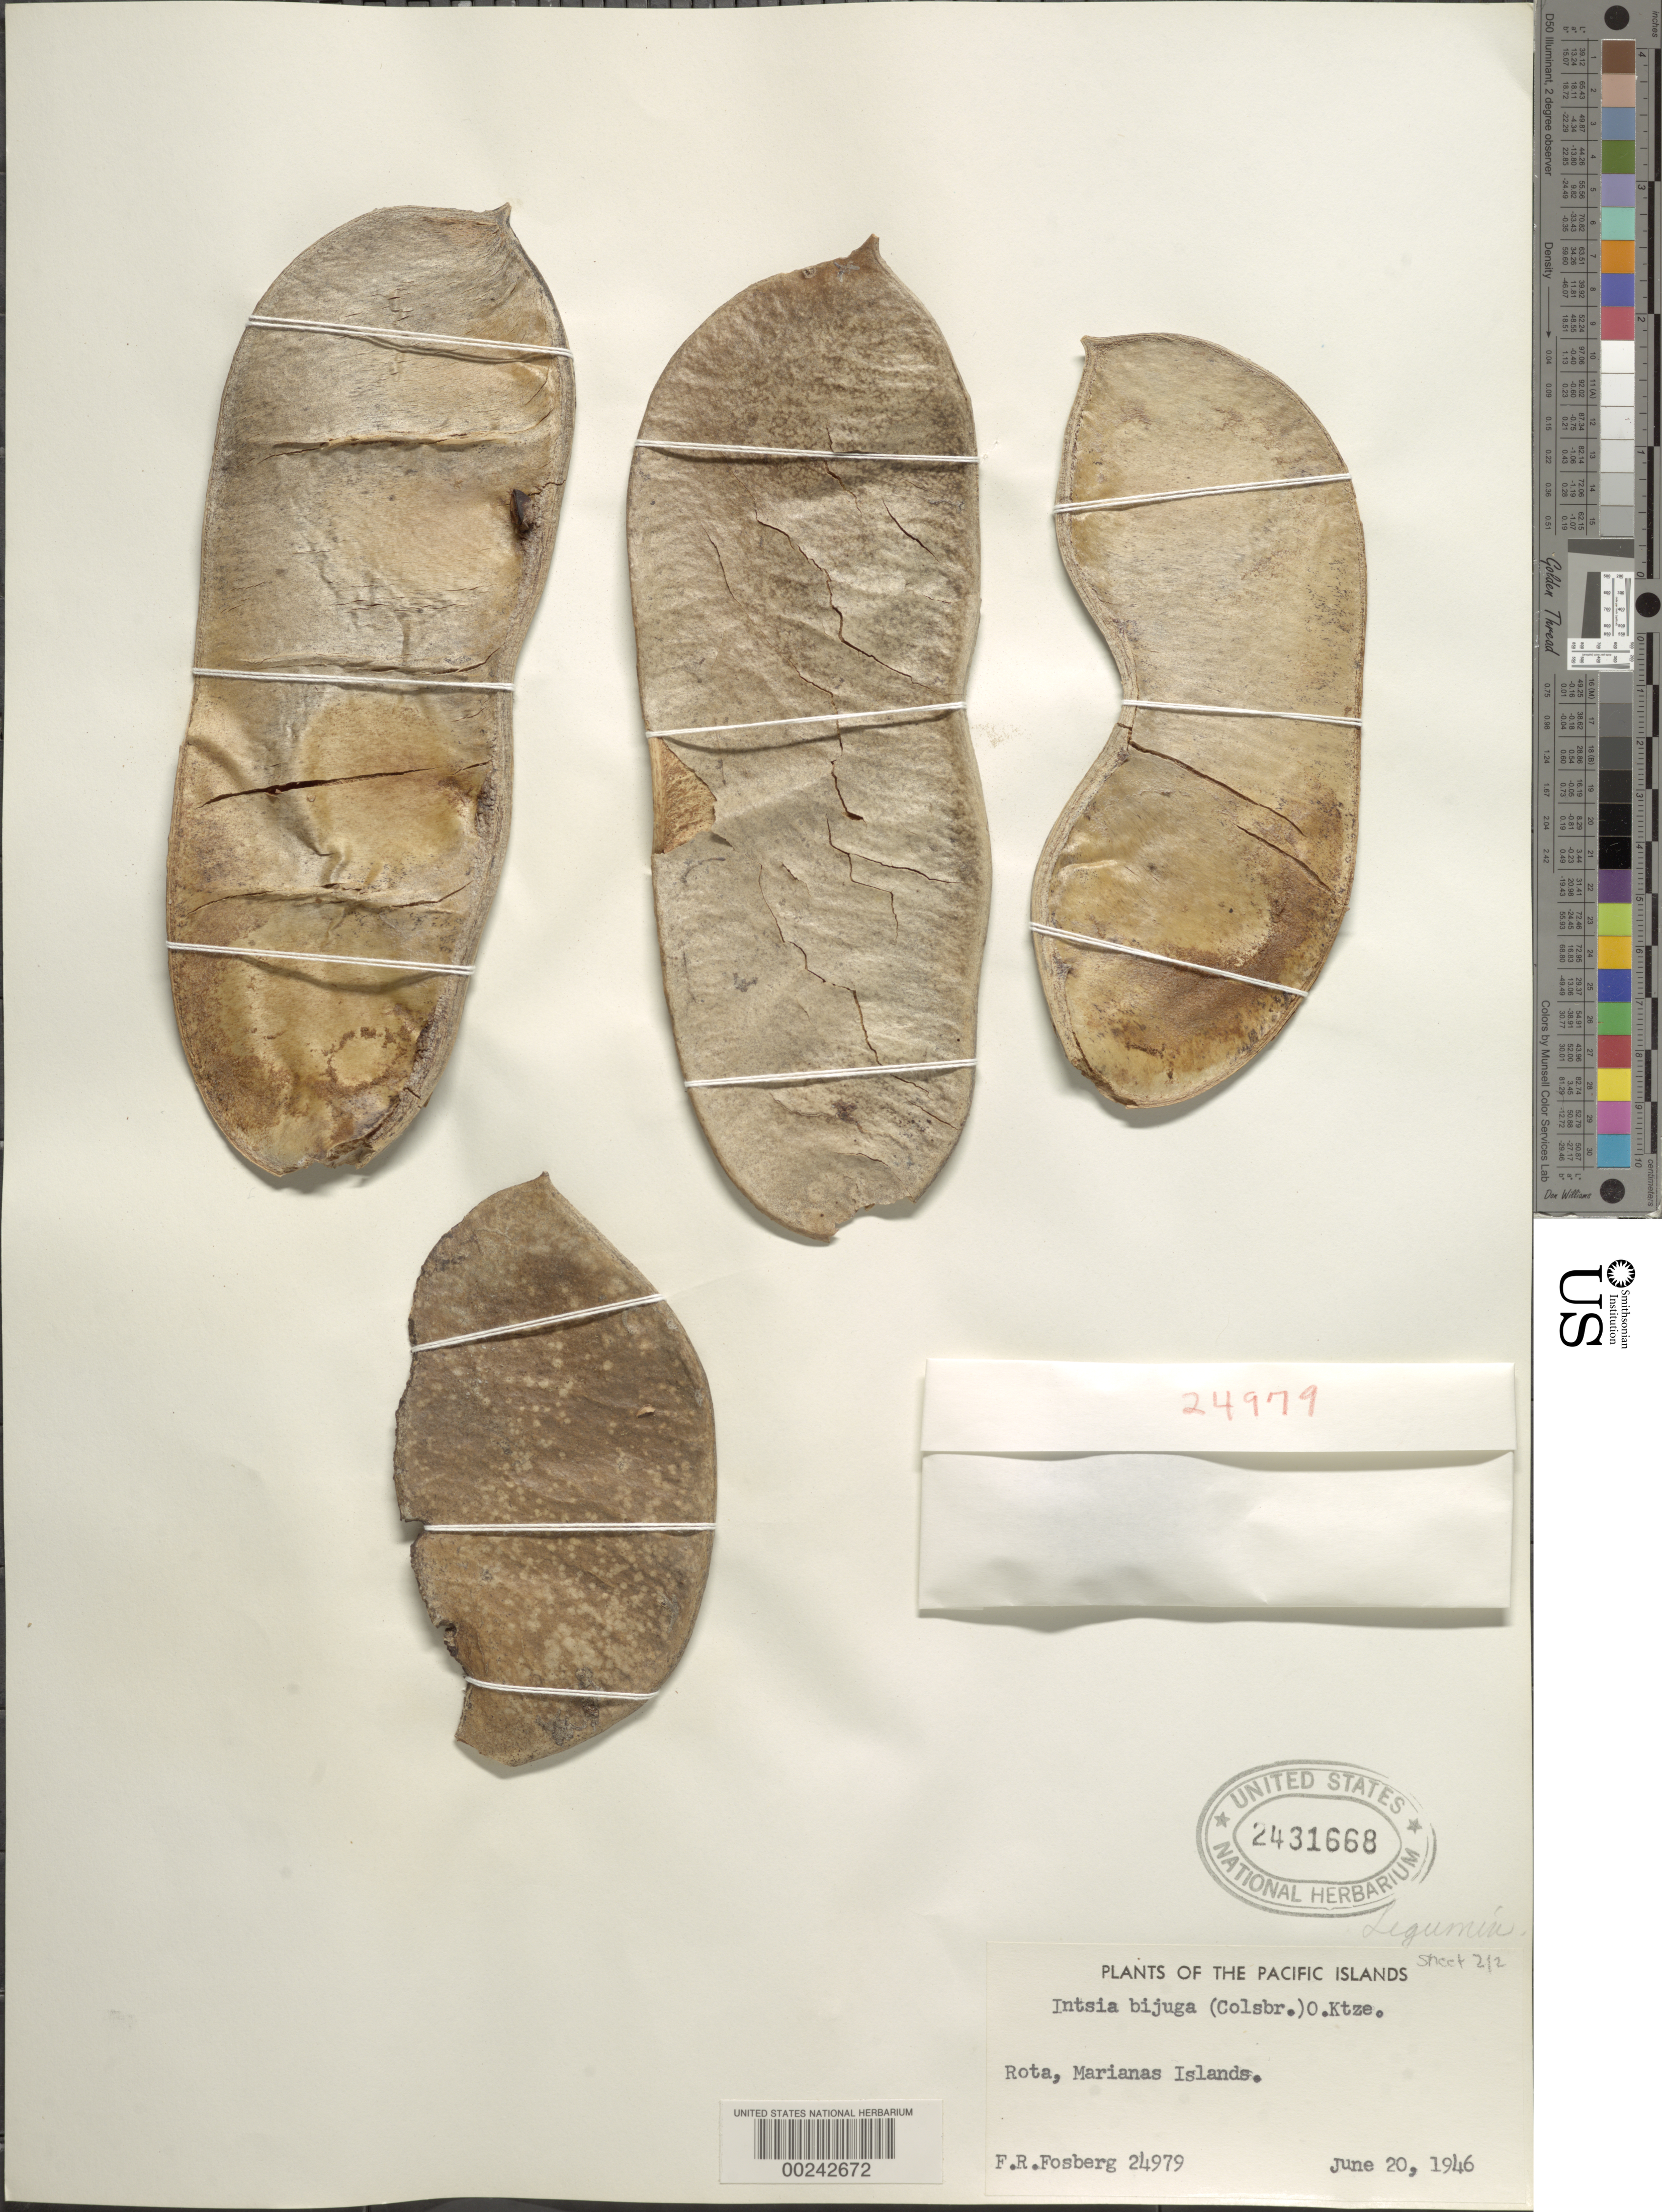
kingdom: Plantae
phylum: Tracheophyta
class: Magnoliopsida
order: Fabales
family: Fabaceae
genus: Intsia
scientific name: Intsia bijuga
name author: (Colebr.) Kuntze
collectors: F. R. Fosberg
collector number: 24979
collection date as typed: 20 Jun 1946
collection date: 1946-06-20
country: Northern Mariana Islands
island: Rota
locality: Nw coast of w end of main port of island, between rota and tataacho point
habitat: Flat sandy coastal plain, limestone cliffs and sloping limestone terr- ace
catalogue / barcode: US 2431668